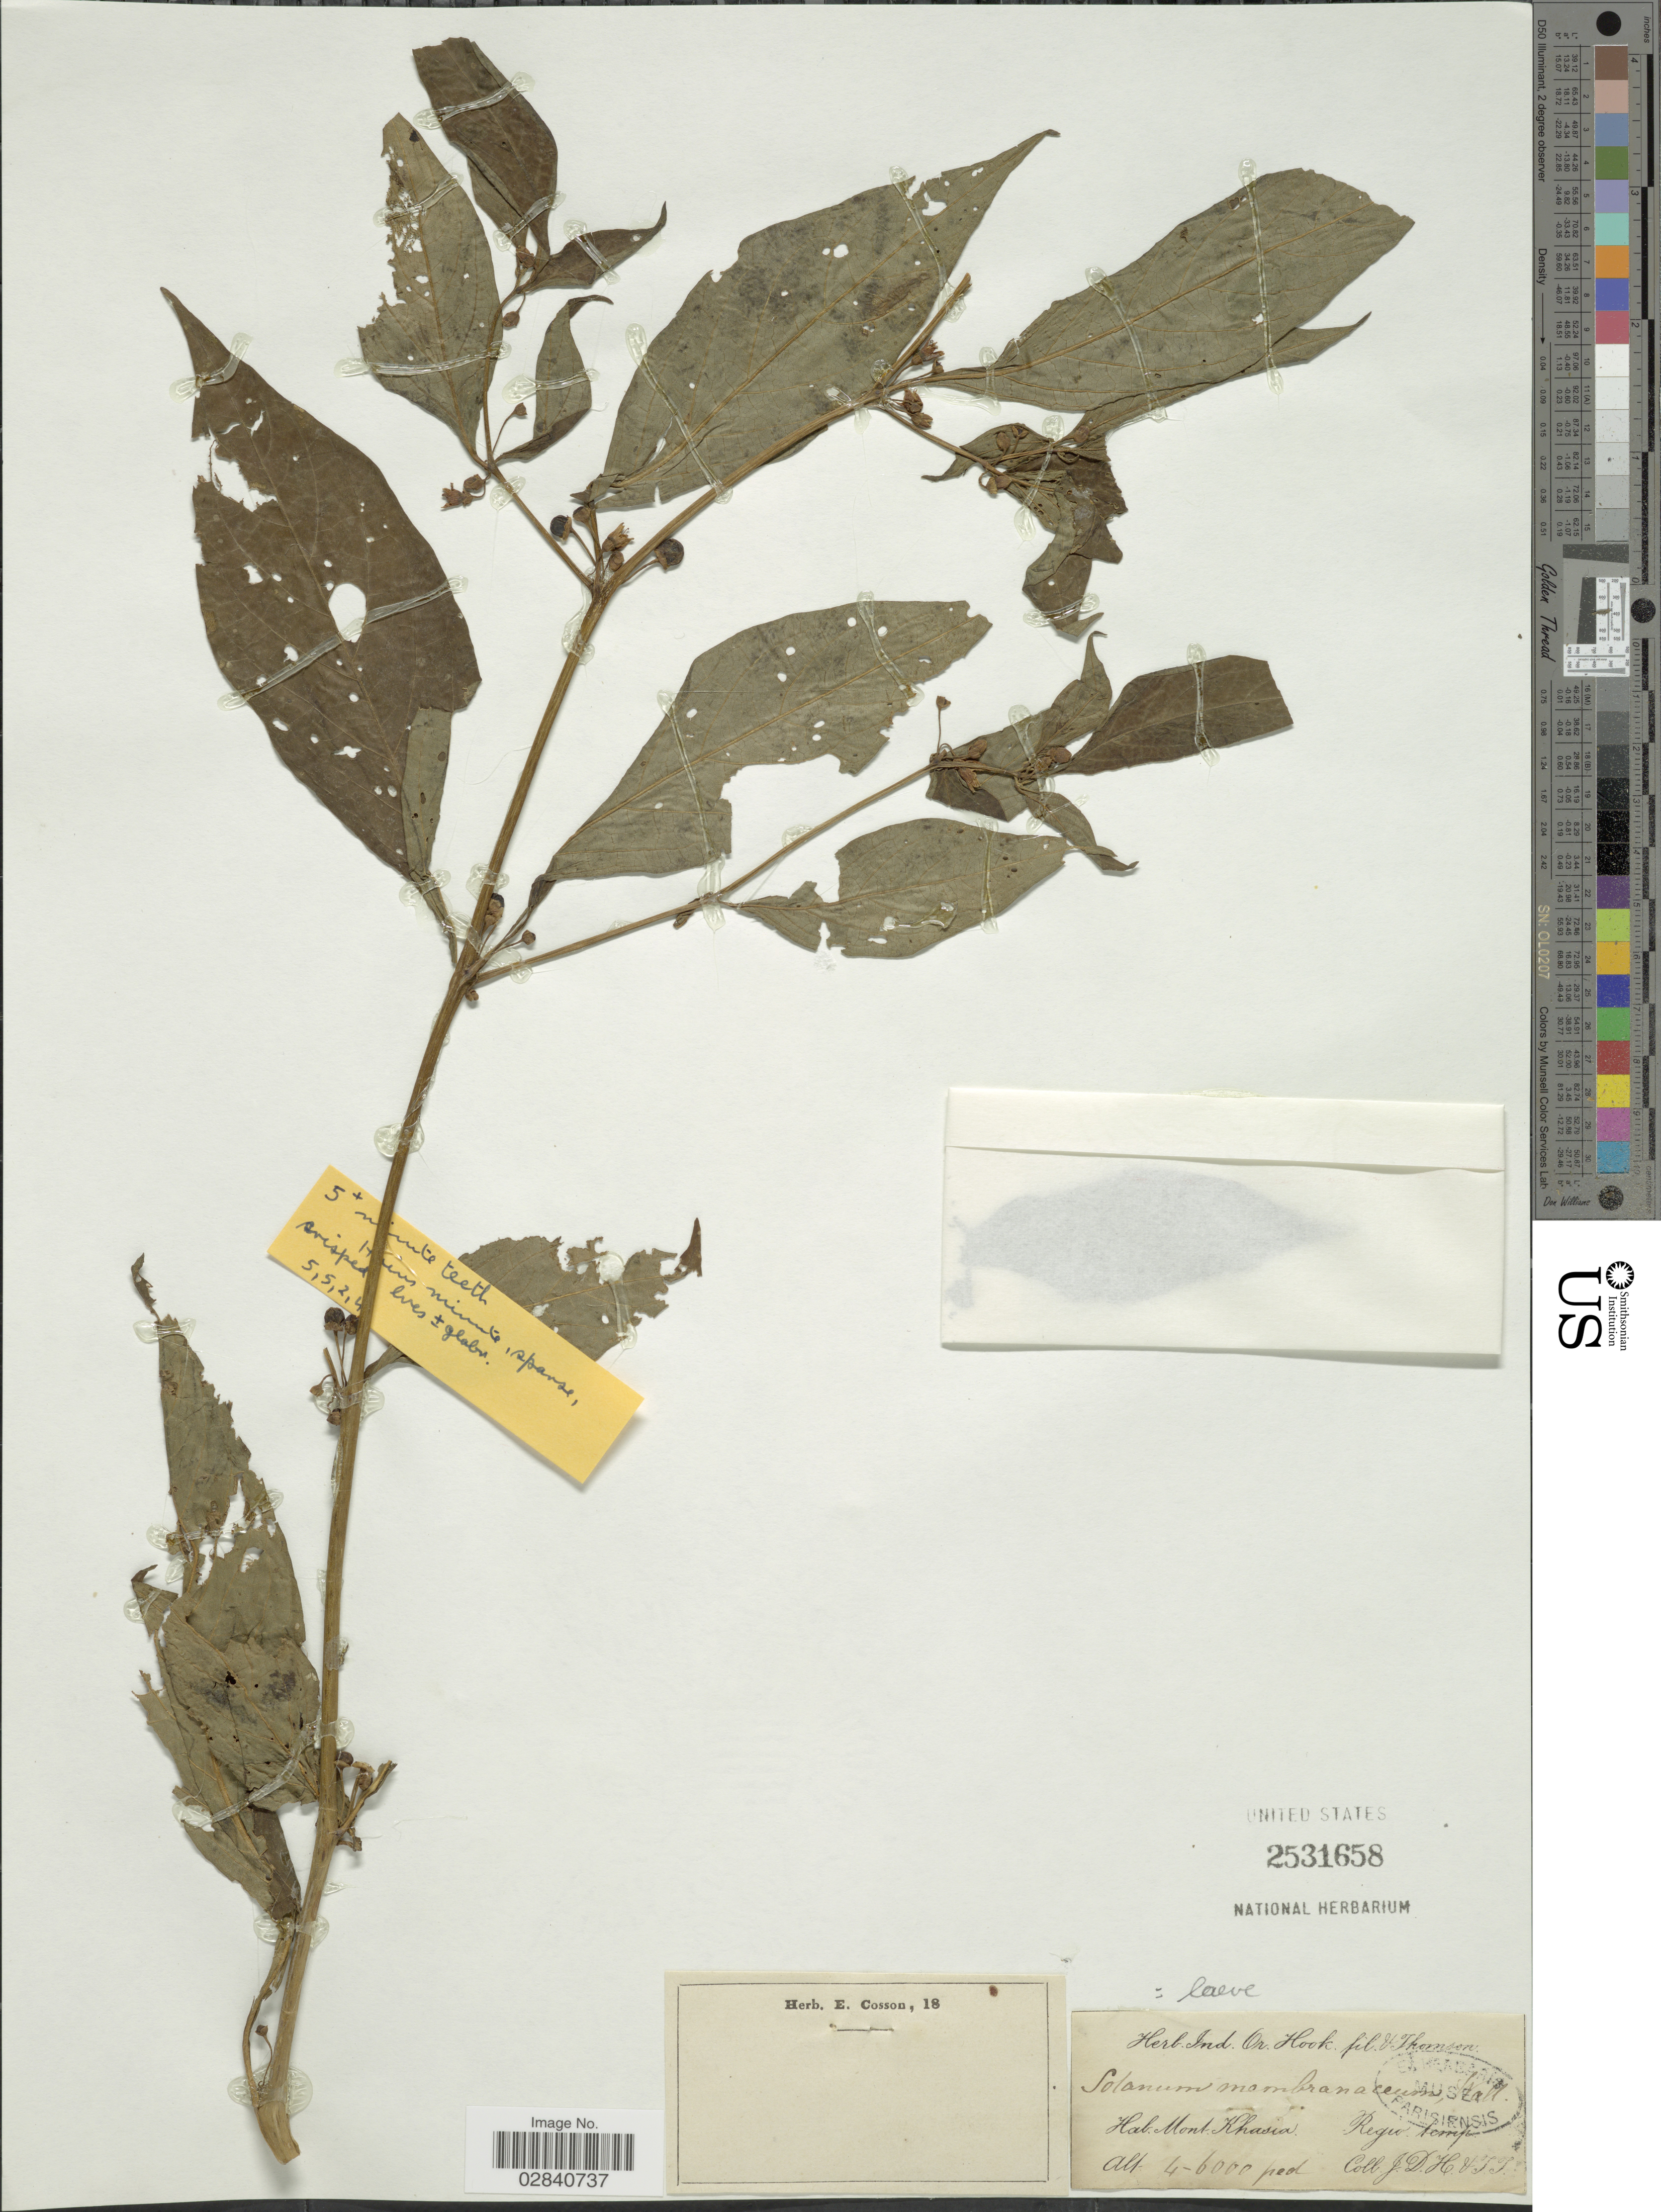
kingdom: Plantae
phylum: Tracheophyta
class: Magnoliopsida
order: Solanales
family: Solanaceae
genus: Lycianthes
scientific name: Lycianthes laevis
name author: (Dunal) Bitter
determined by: Knapp, S. D.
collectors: J. D. Hooker & T. Thomson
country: India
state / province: Meghalaya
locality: Mont. Khasia, Regio temp.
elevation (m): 1219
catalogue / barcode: US 2531658